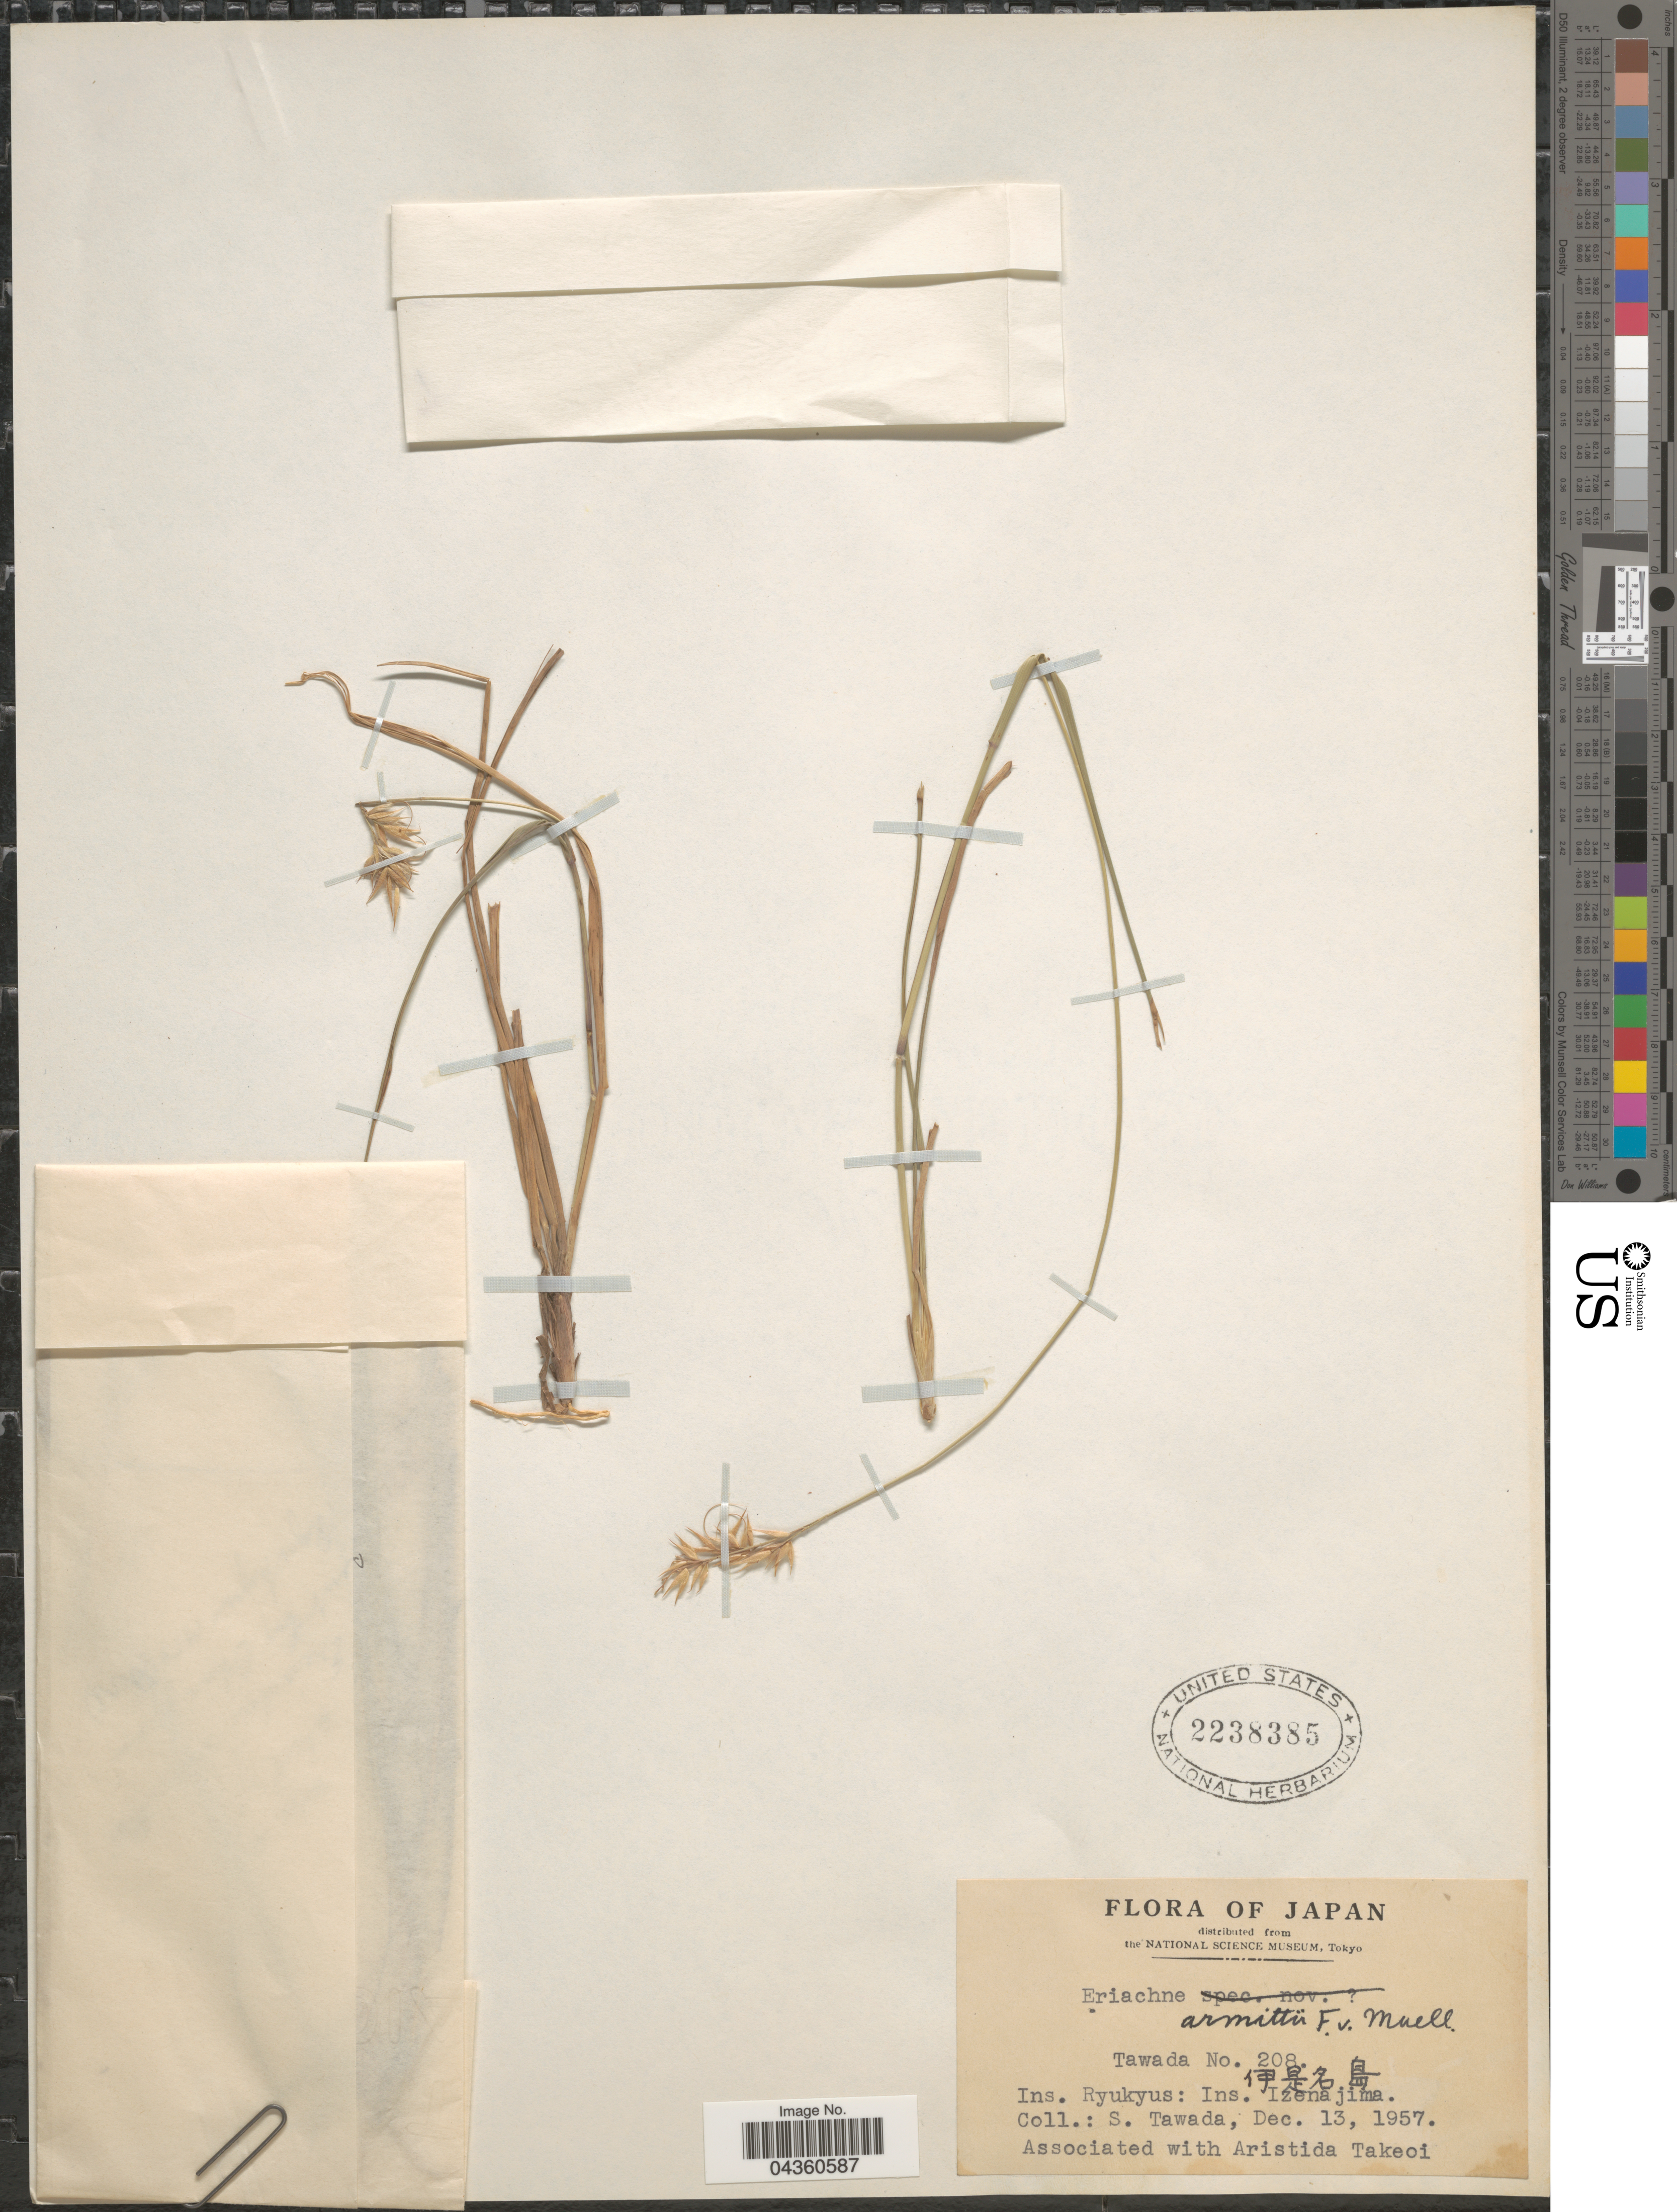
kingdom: Plantae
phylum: Tracheophyta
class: Liliopsida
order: Poales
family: Poaceae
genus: Eriachne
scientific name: Eriachne armitii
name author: F. Muell. ex Benth.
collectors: S. Tawada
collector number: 208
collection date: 1957-12-13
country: Japan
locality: Ins. Ryukyus: Ins. Izenajima.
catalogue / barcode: US 2238385